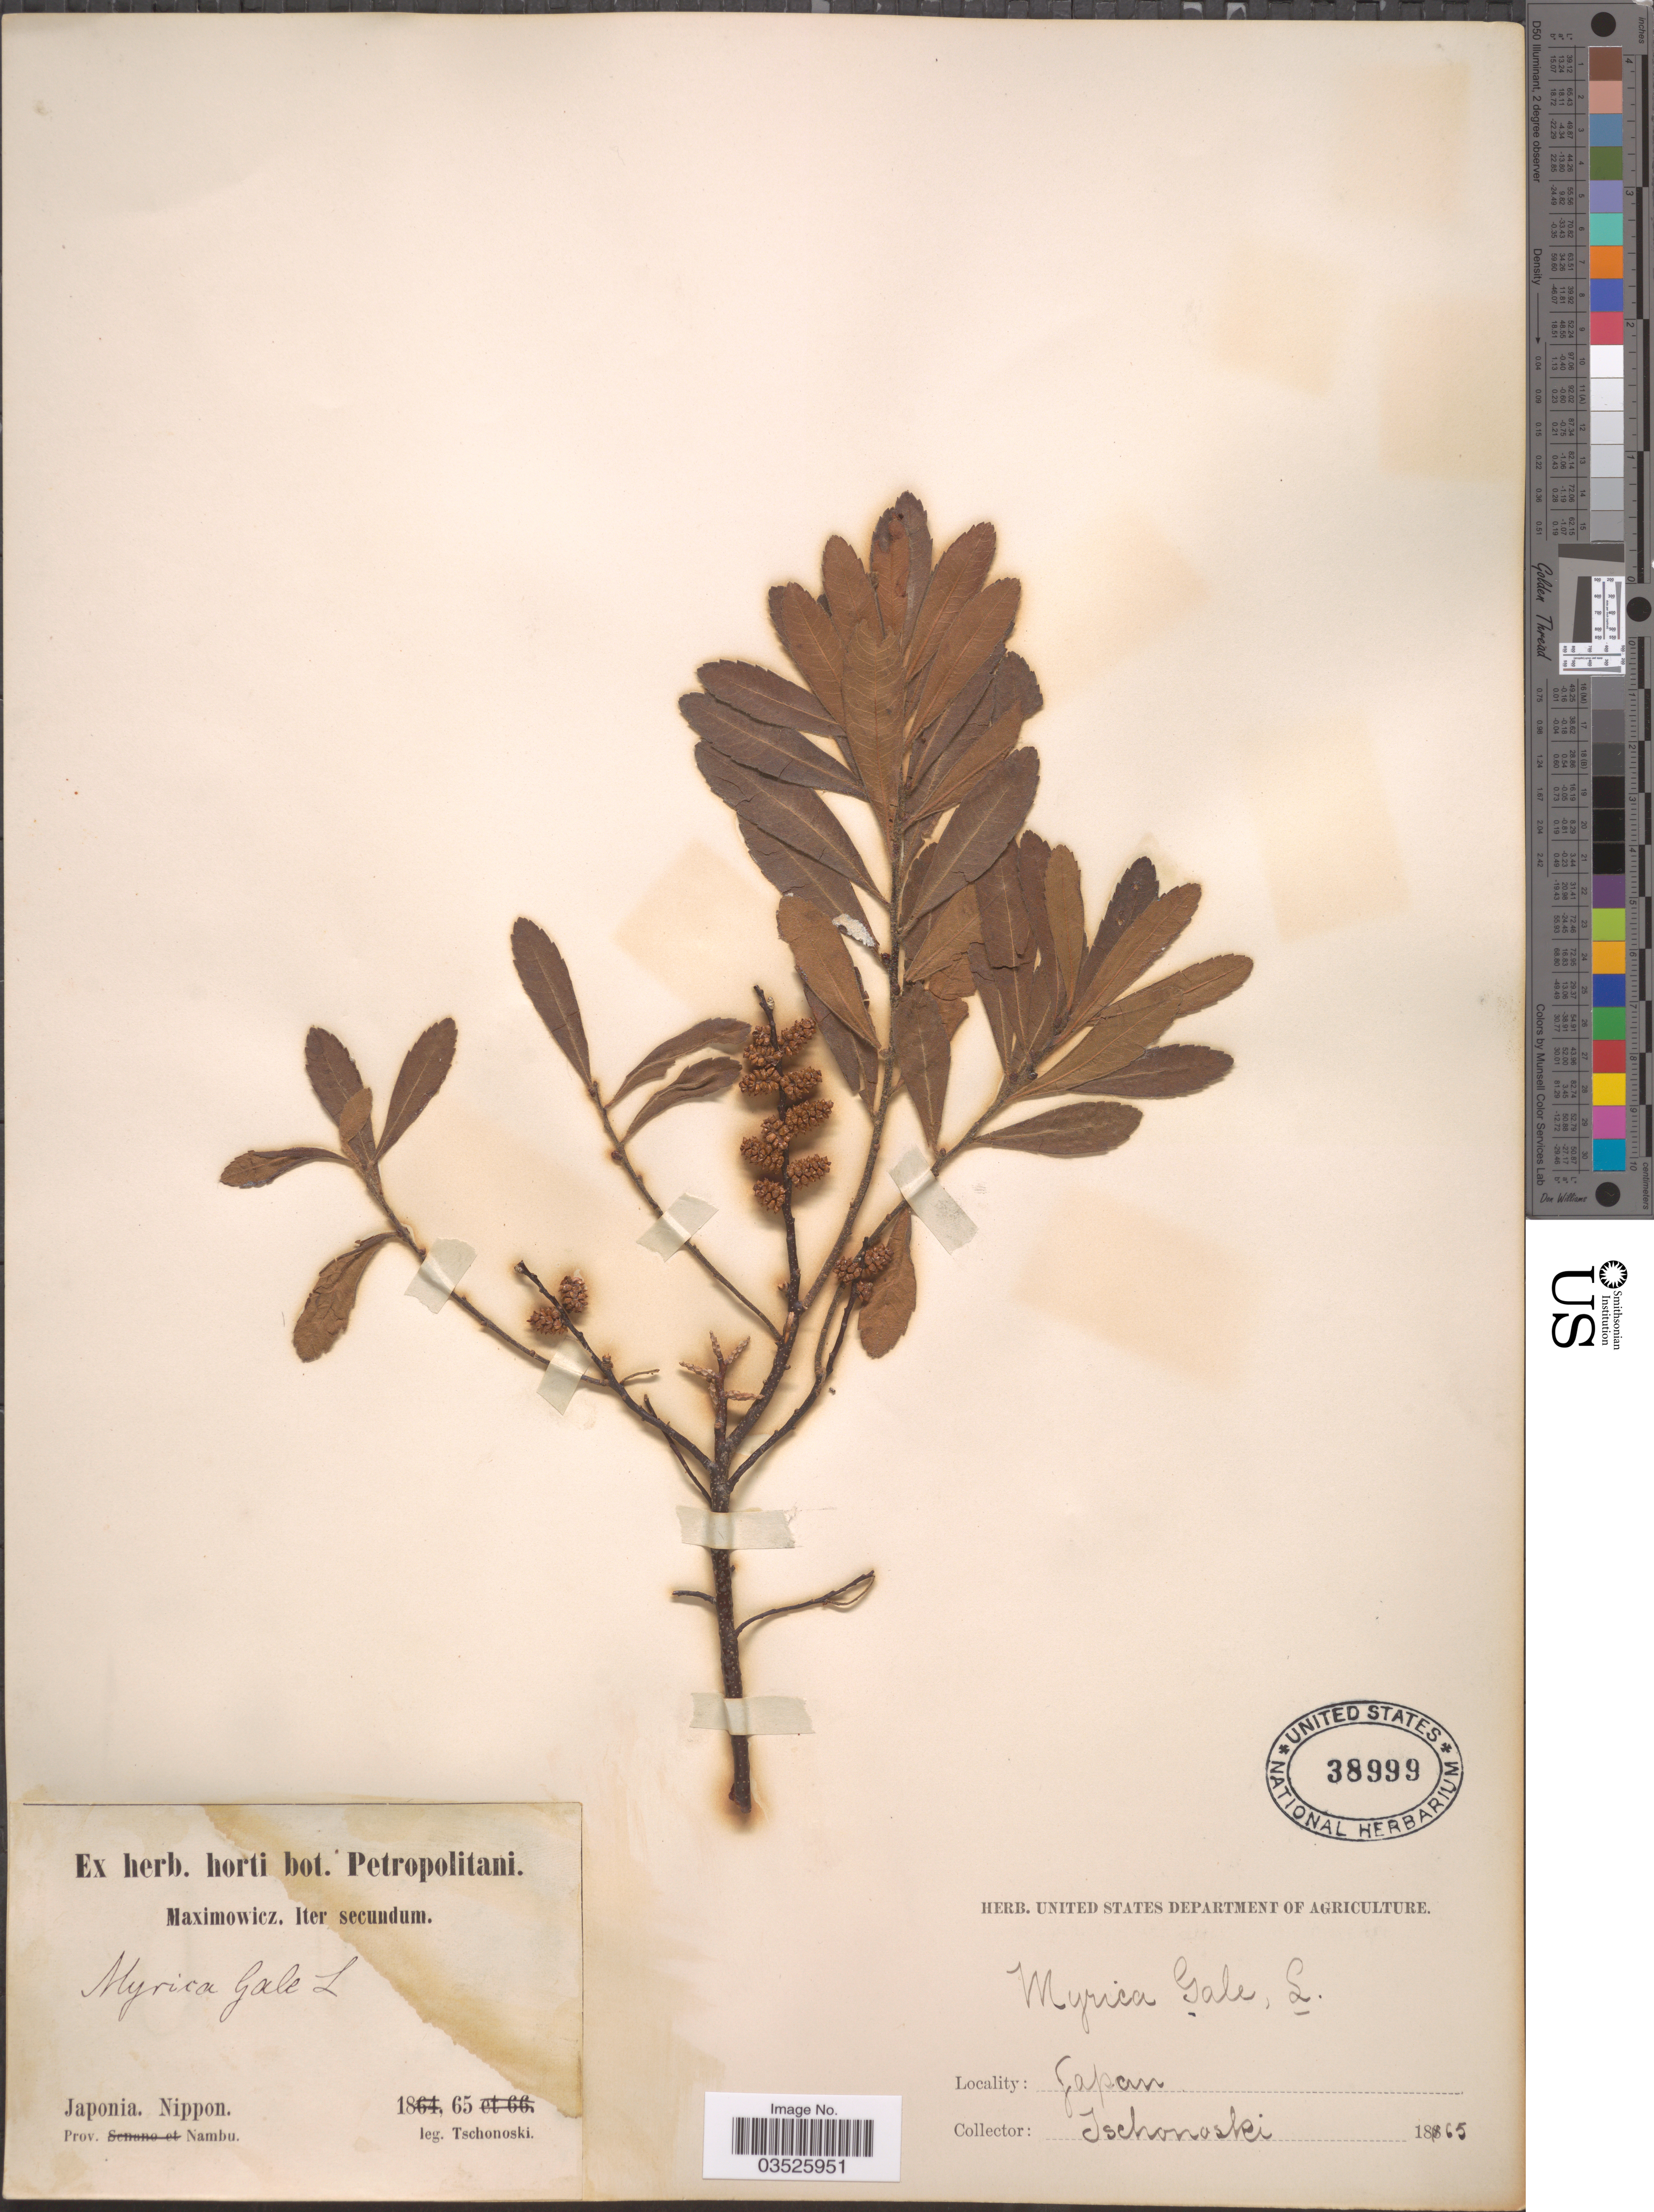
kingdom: Plantae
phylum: Tracheophyta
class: Magnoliopsida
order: Fagales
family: Myricaceae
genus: Myrica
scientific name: Myrica gale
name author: L.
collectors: -. Tschonoski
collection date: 1865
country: Japan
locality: Nippon. Prov. Nambu.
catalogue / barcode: US 38999